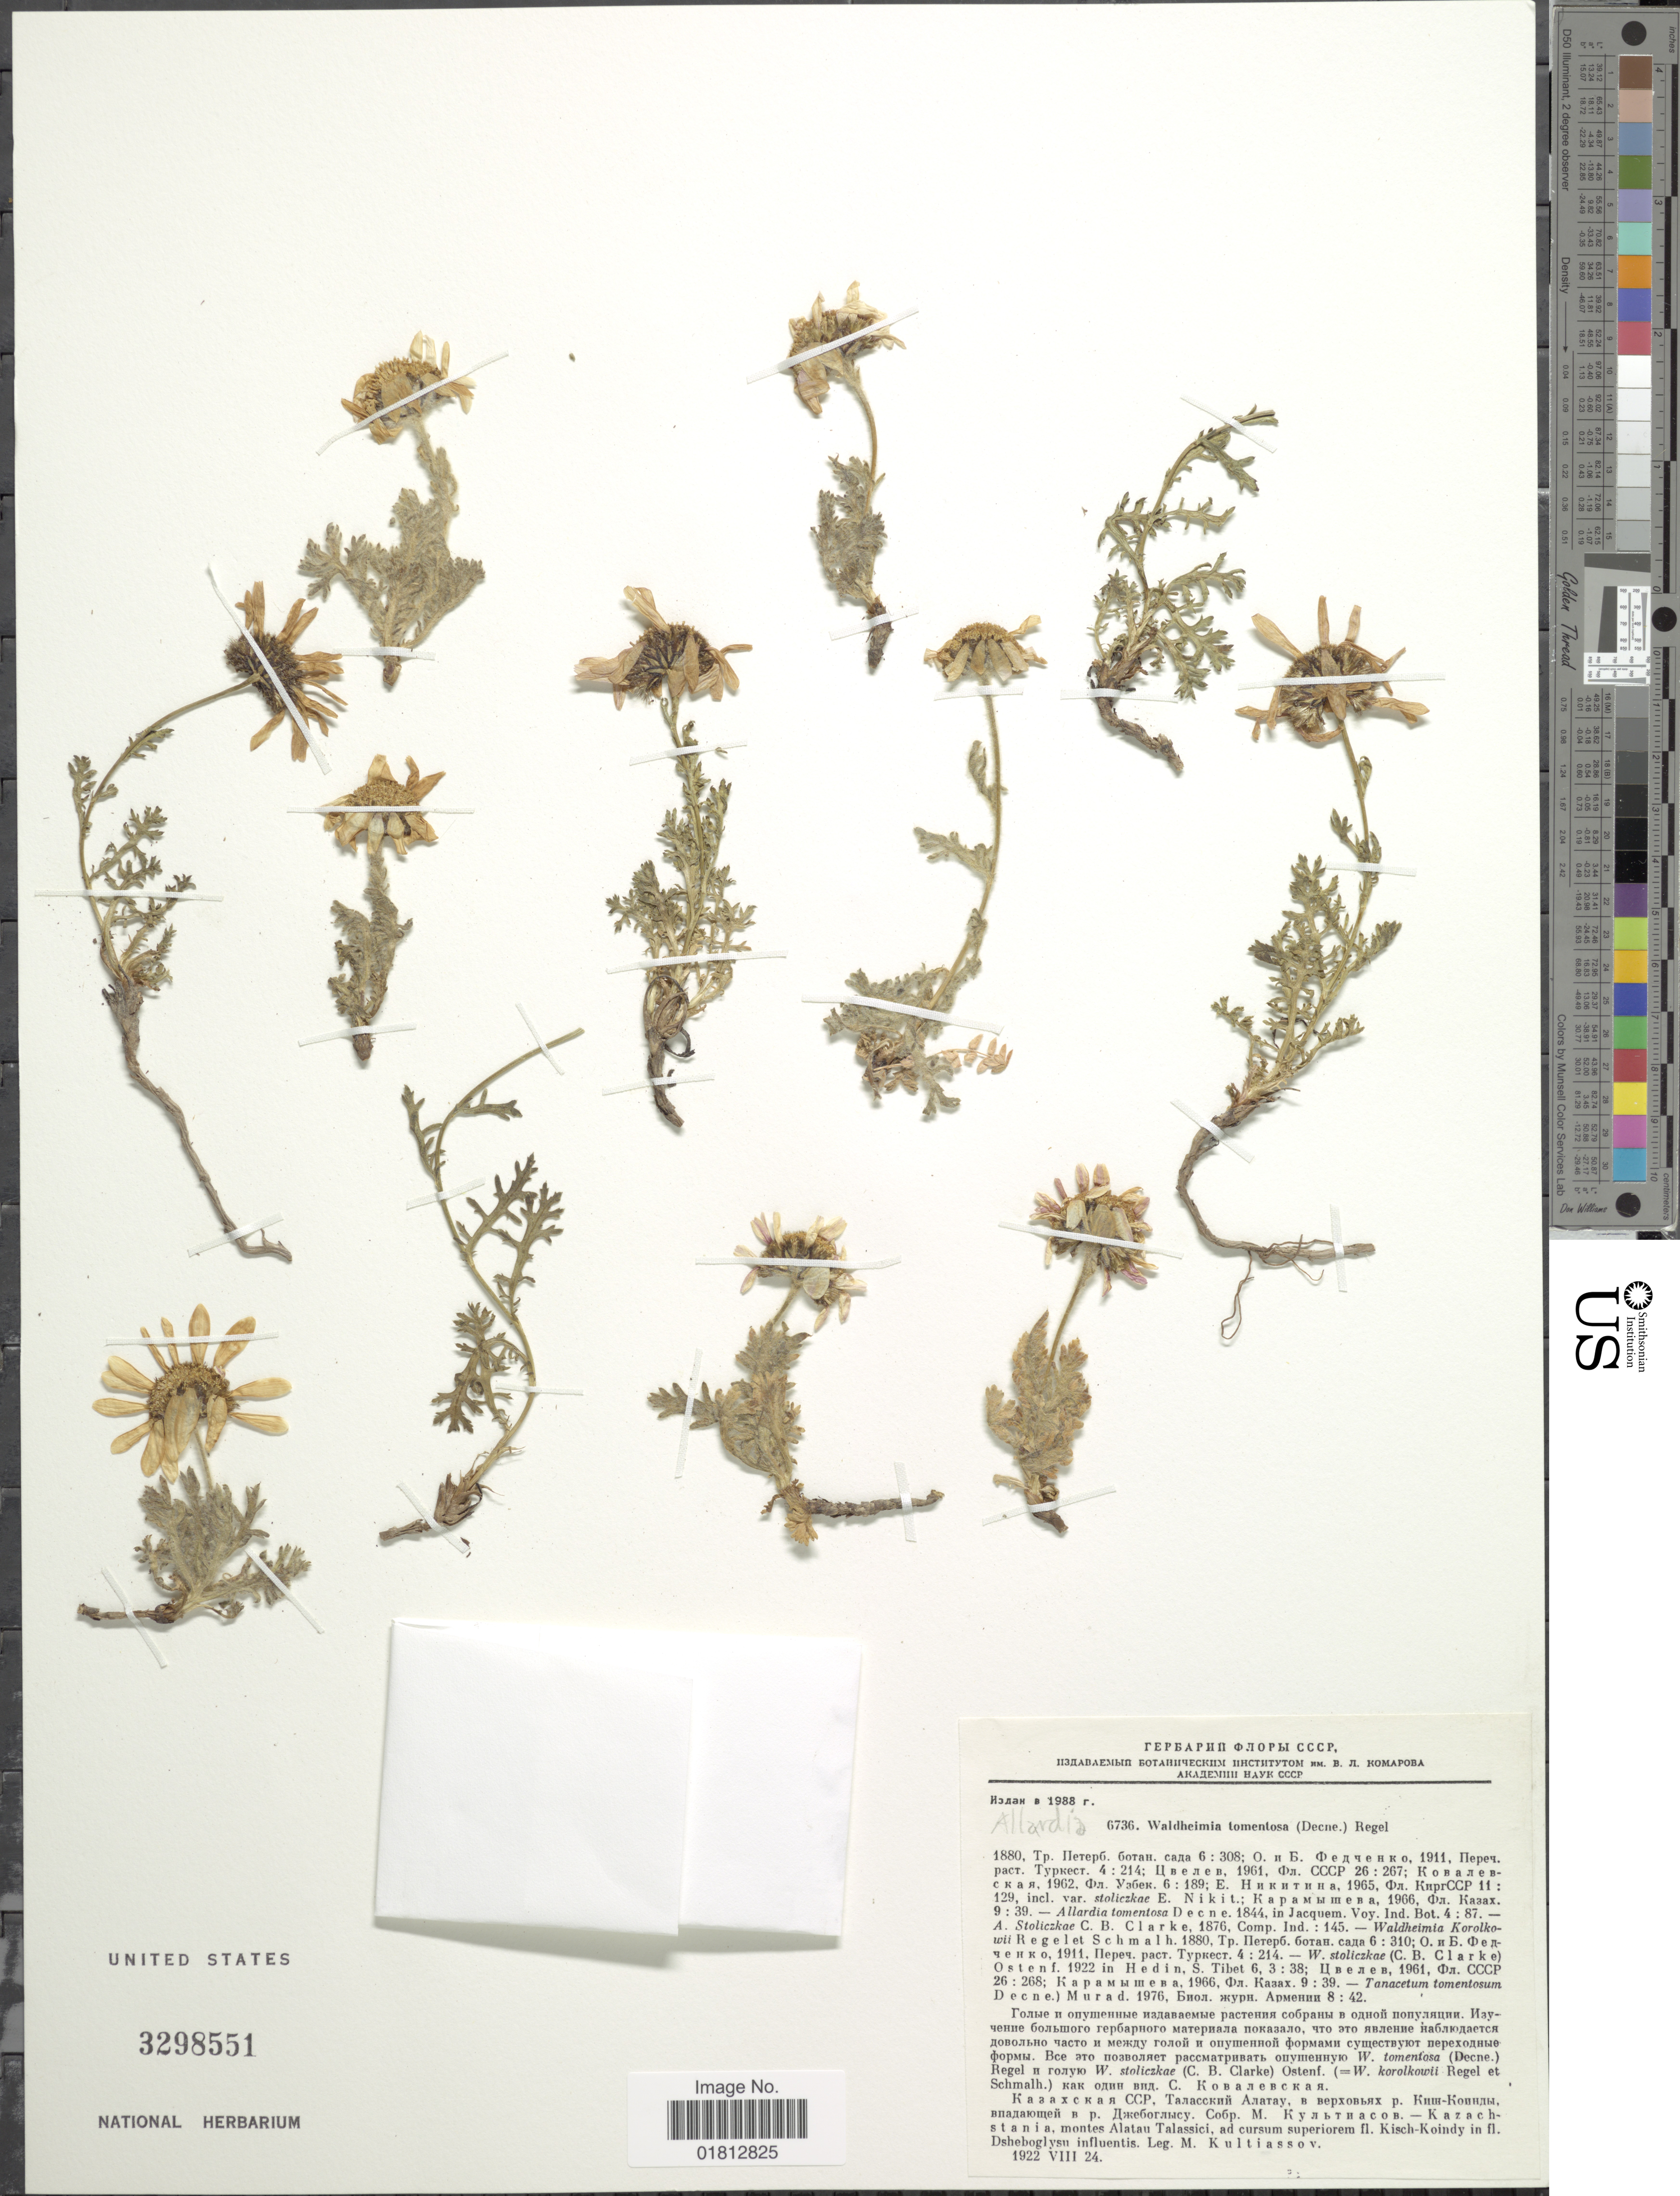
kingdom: Plantae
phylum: Tracheophyta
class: Magnoliopsida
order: Asterales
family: Asteraceae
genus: Allardia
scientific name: Allardia tomentosa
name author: Decne.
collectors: M. Kultiassov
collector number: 6736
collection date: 1922-08-24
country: Kazakhstan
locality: Kazachstania, montes Alatau Talassici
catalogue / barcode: US 3298551